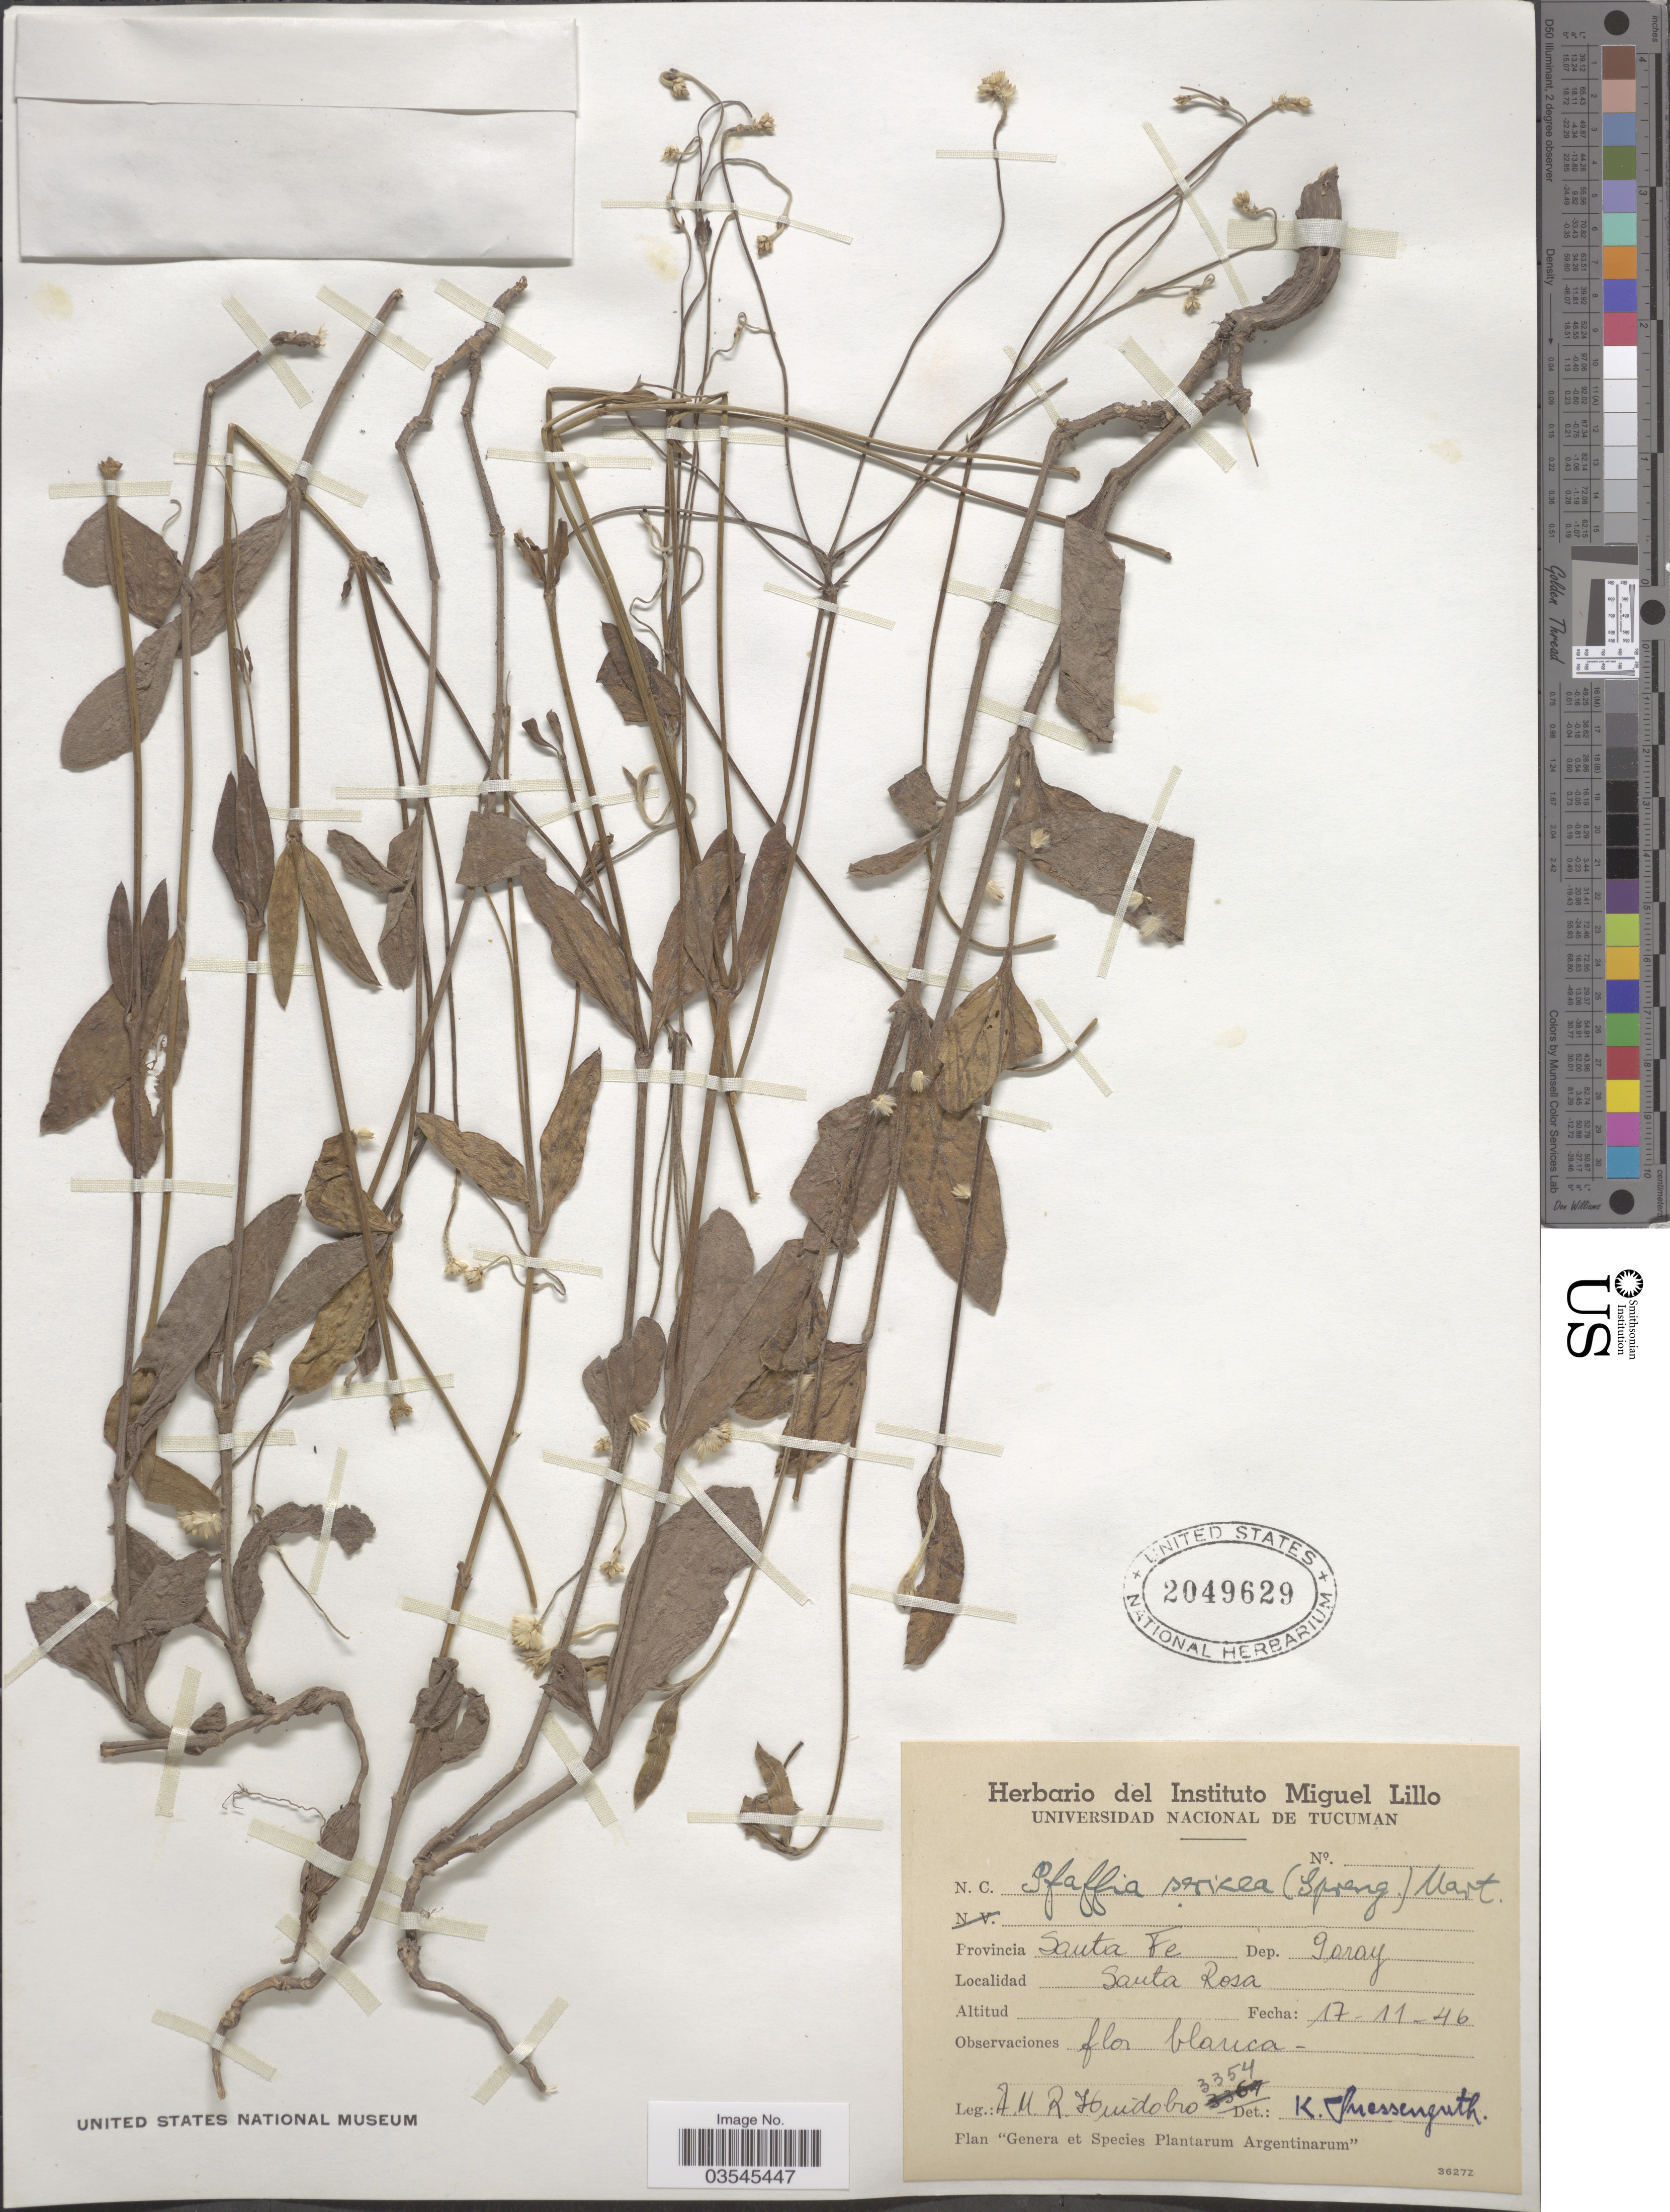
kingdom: Plantae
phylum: Tracheophyta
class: Magnoliopsida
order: Caryophyllales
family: Amaranthaceae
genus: Pfaffia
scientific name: Pfaffia tuberosa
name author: (Moq. ex DC.) Hicken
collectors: A. M. R. Huidobro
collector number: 3354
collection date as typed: Transcribed d/m/y: 17/11/46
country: Argentina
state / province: Santa Fe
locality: Dep. Goray. Santa Rosa.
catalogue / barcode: US 2049629